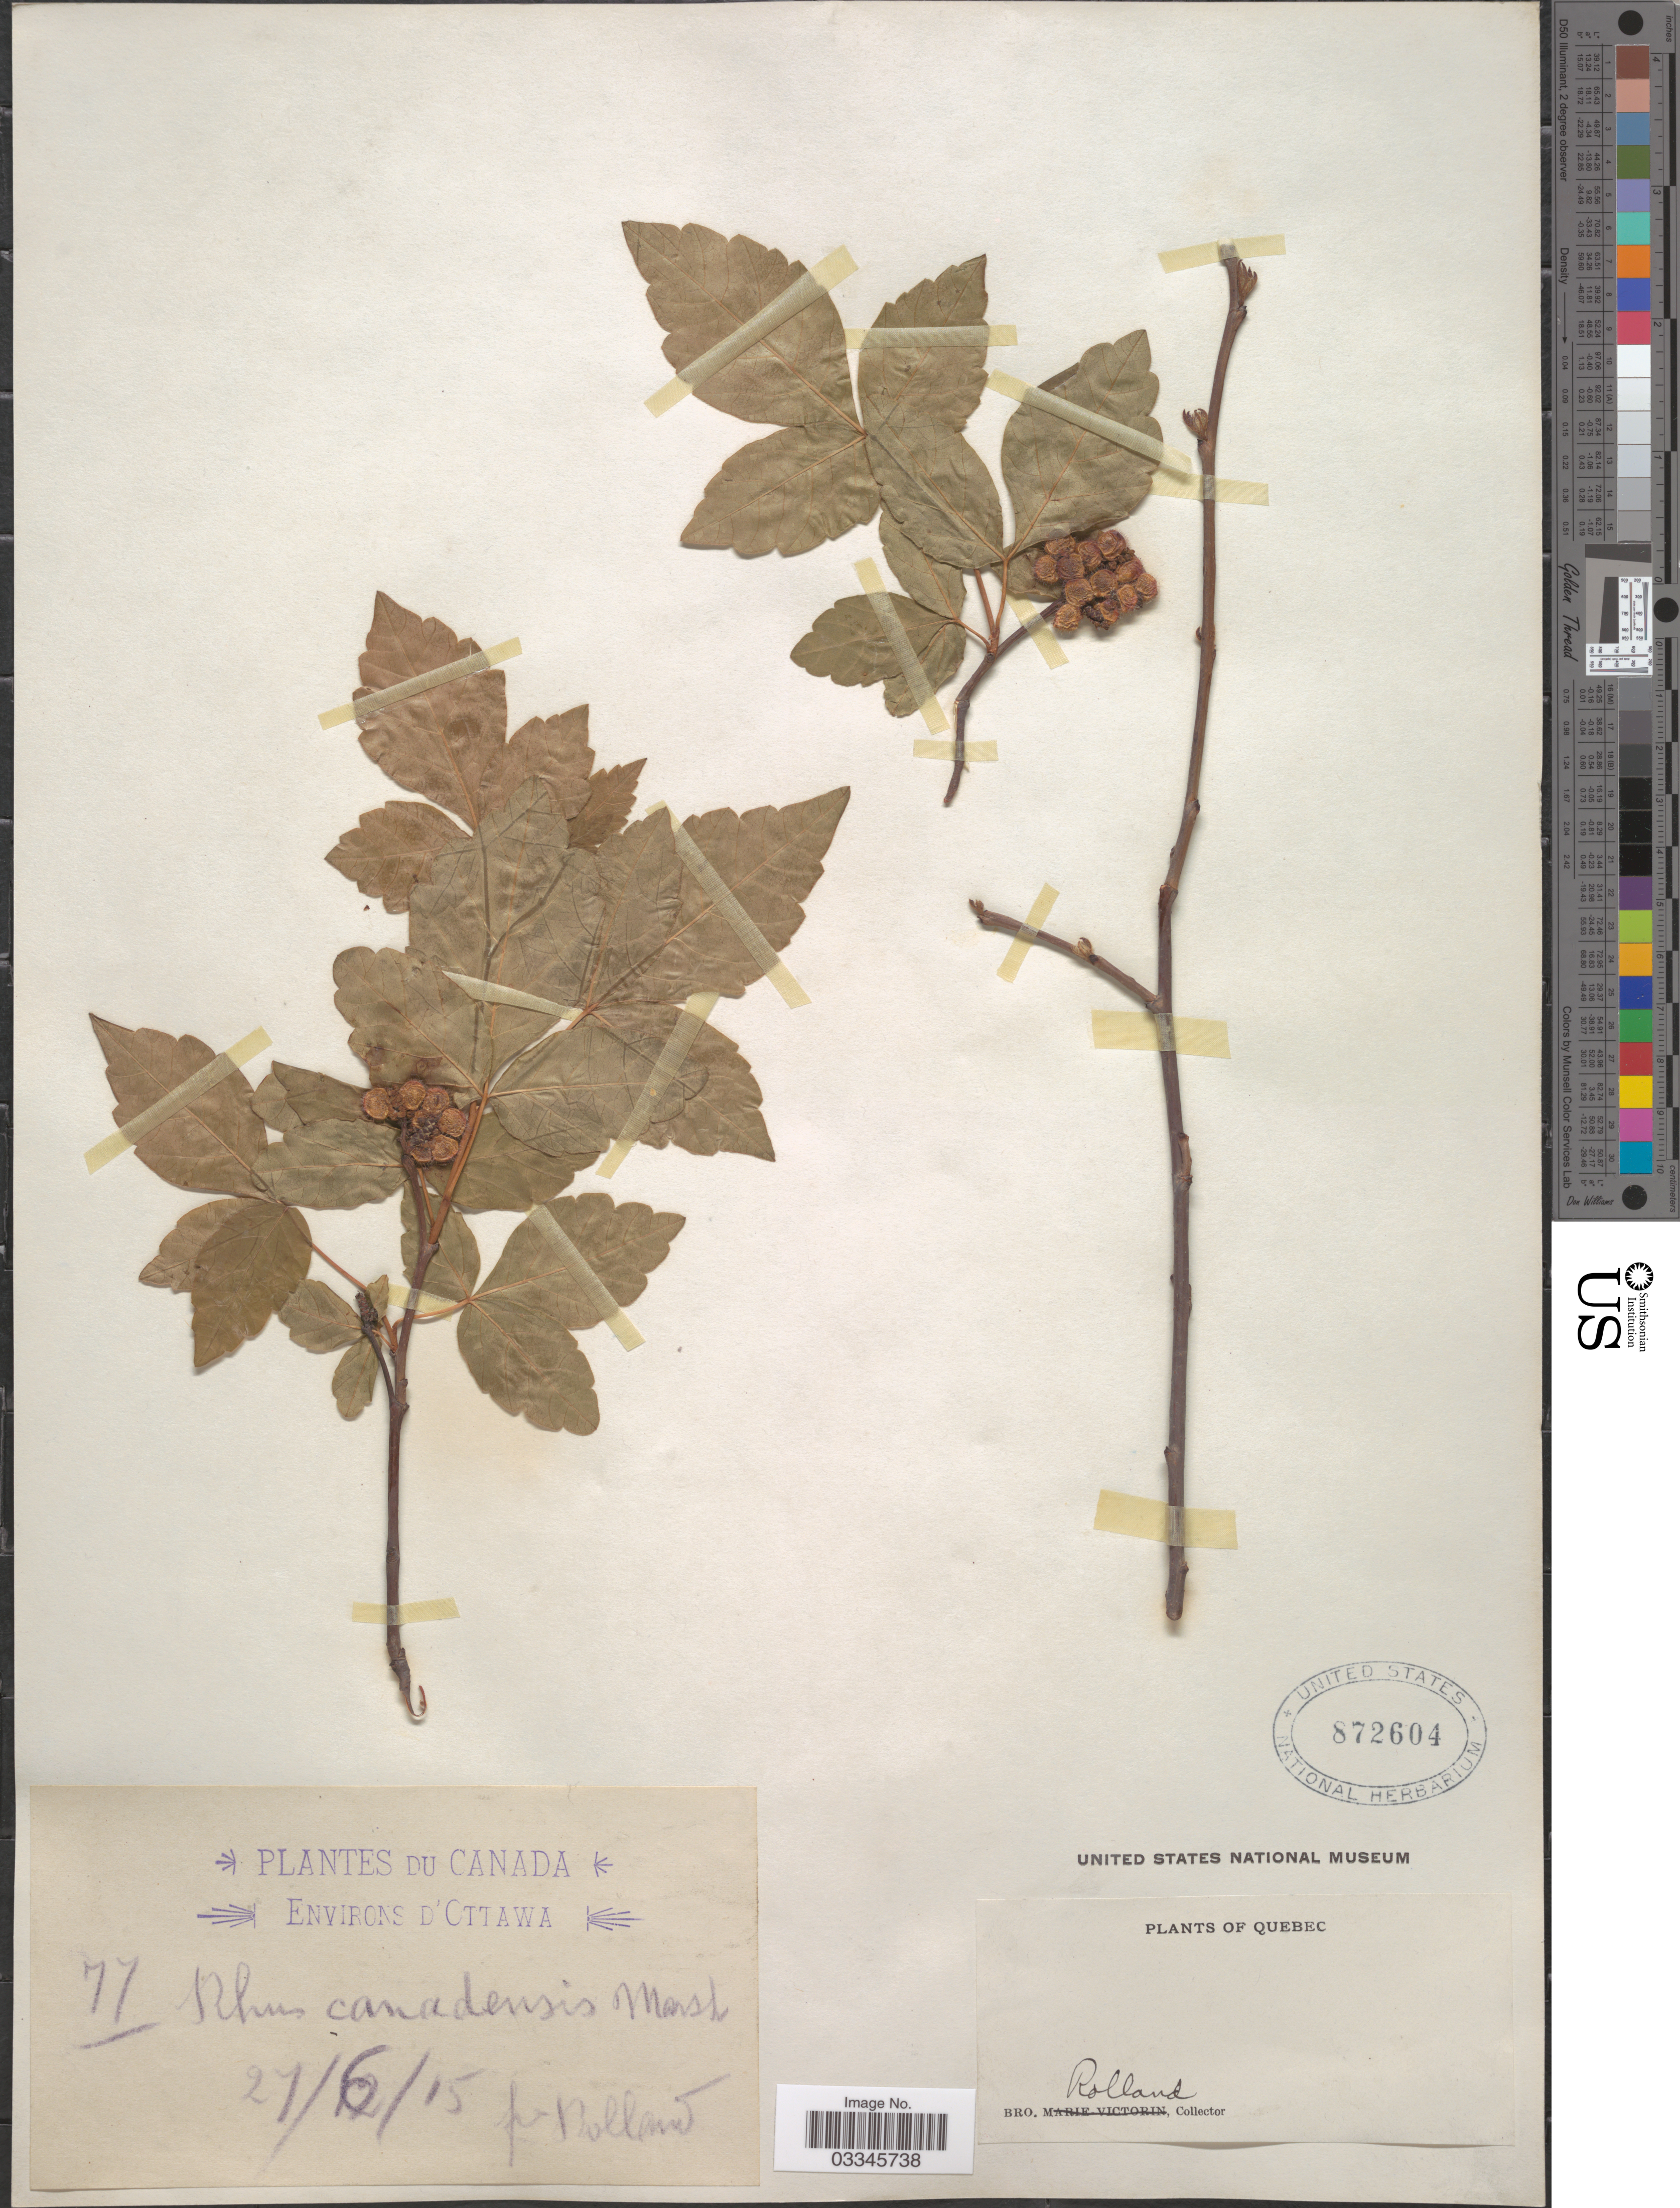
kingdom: Plantae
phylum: Tracheophyta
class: Magnoliopsida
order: Sapindales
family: Anacardiaceae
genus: Rhus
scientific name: Rhus canadensis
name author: Marshall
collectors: B. Rolland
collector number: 77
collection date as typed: Transcribed d/m/y: 27/6/15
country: Canada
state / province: Quebec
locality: Environs d'Ottawa.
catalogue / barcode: US 872604